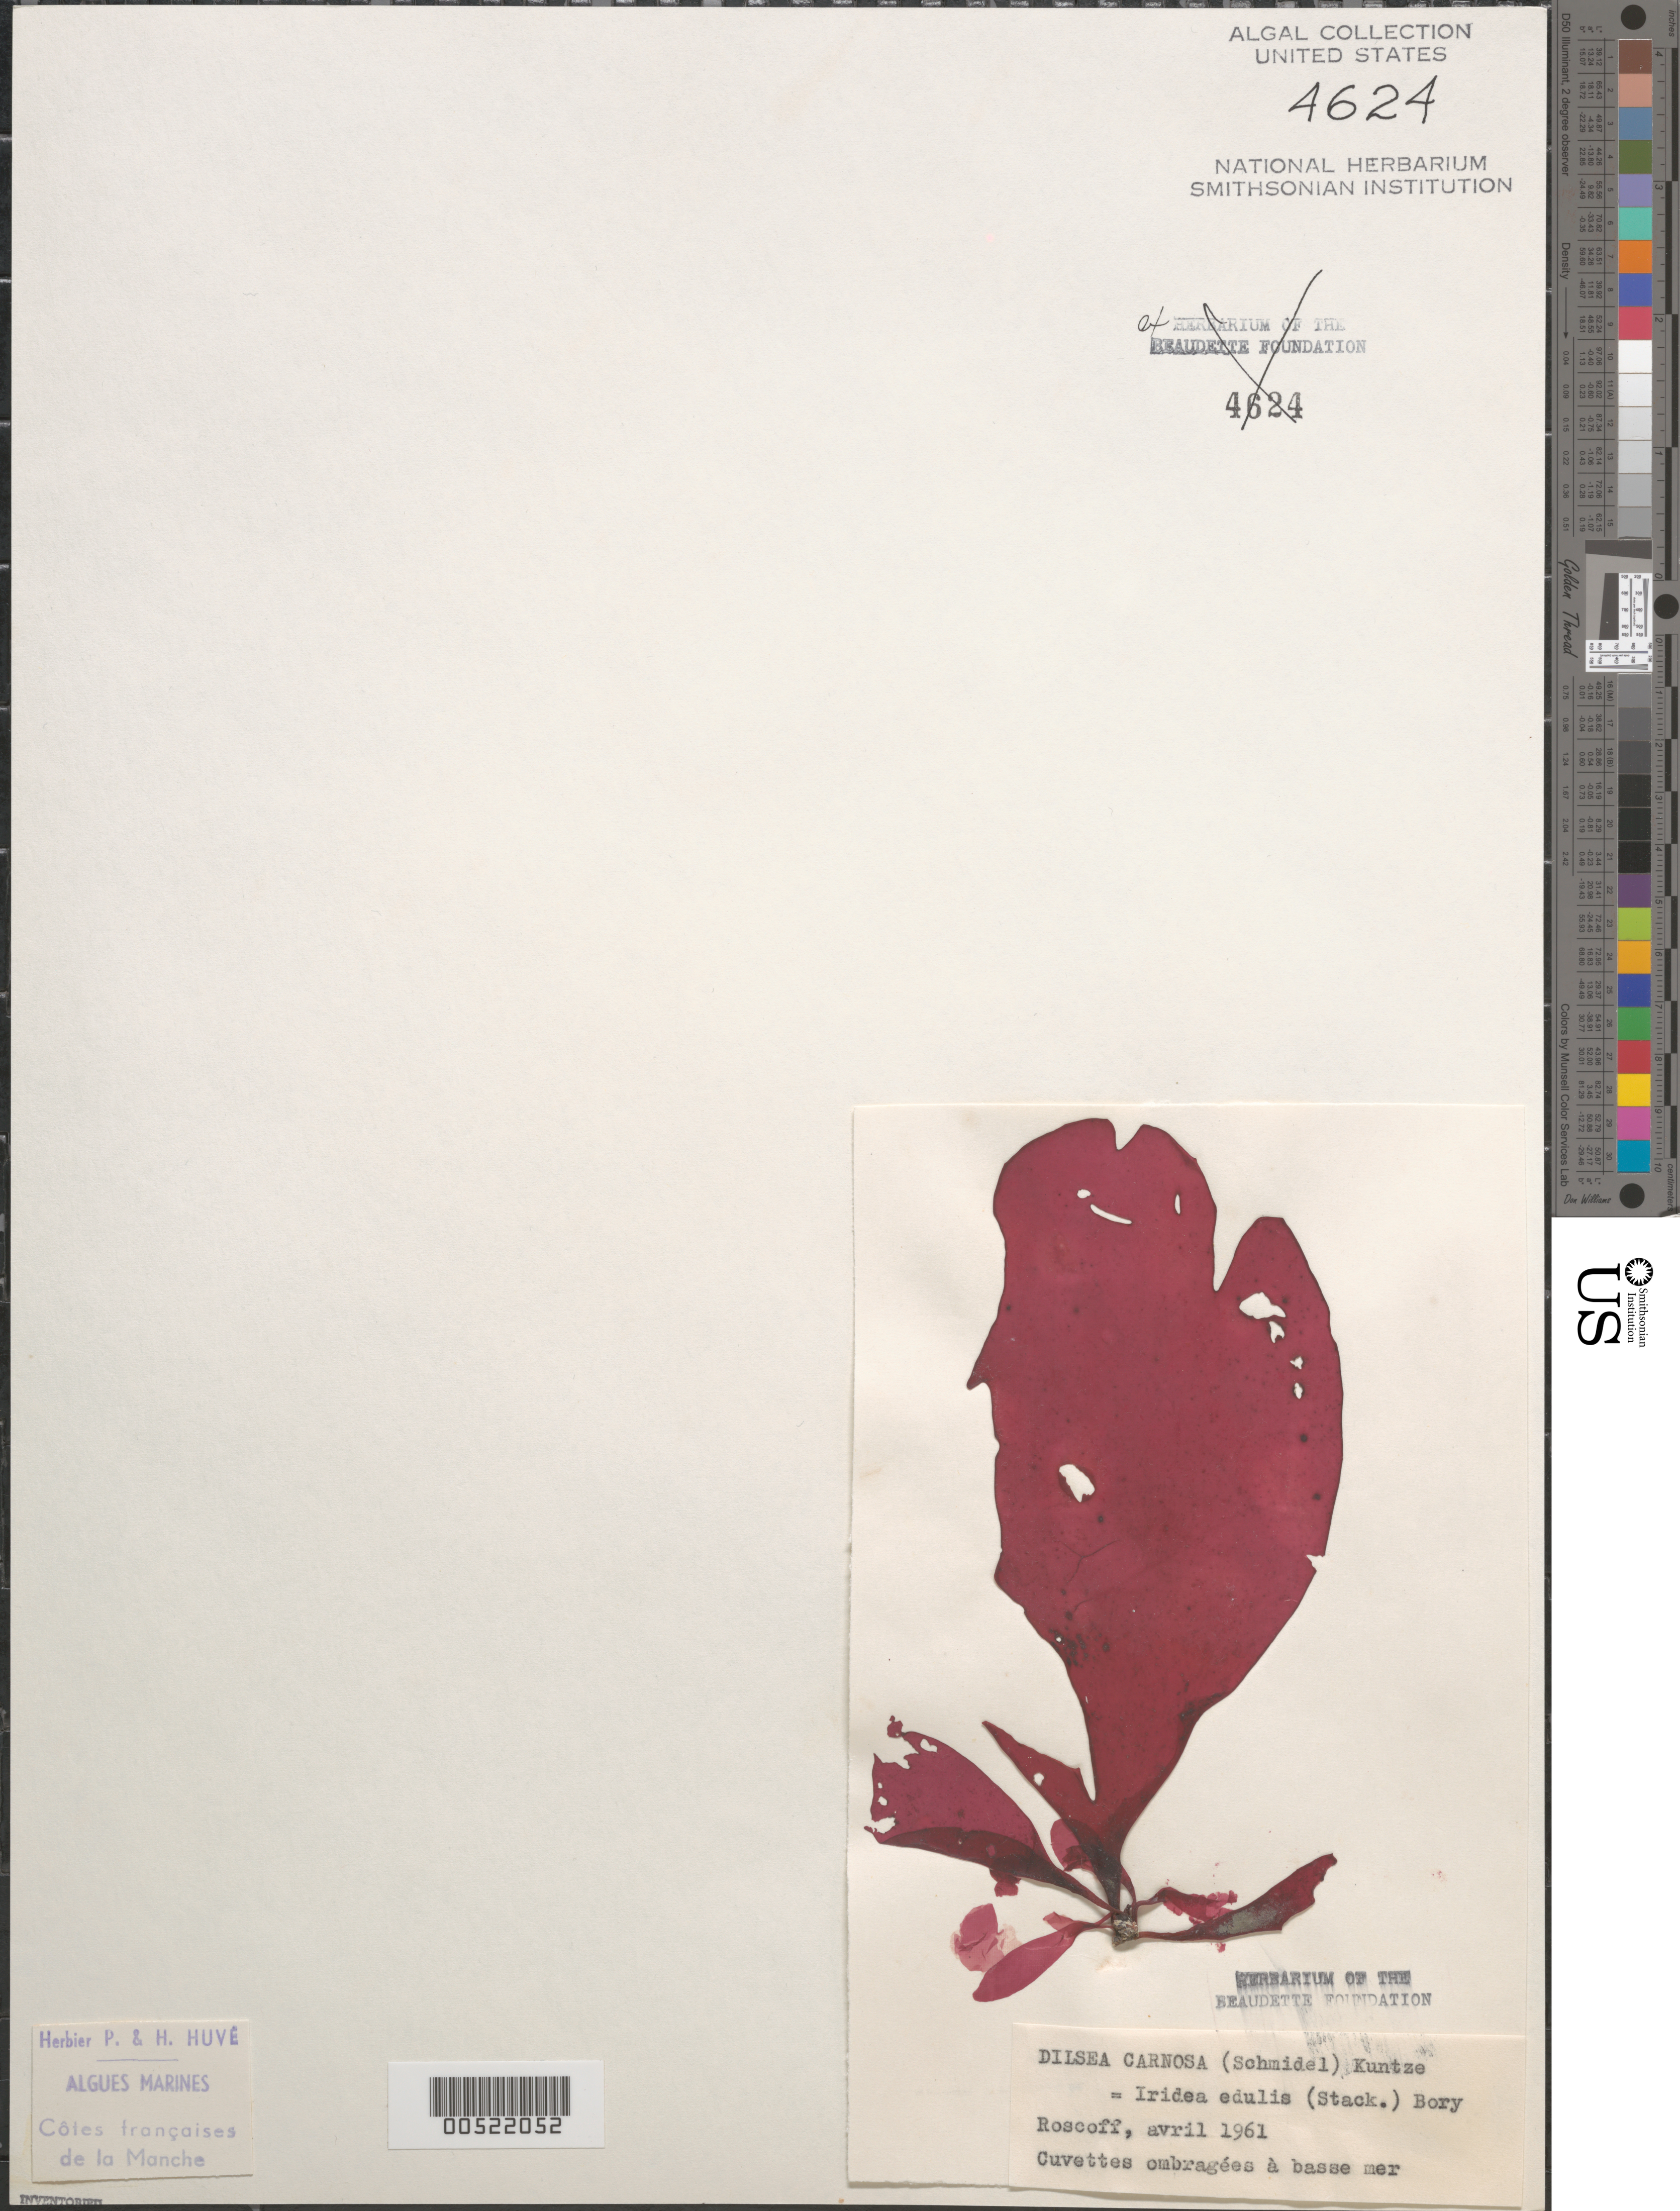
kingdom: Plantae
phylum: Rhodophyta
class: Florideophyceae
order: Gigartinales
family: Dumontiaceae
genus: Dilsea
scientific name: Dilsea carnosa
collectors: P. Huve & H. Huve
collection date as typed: Apr 1961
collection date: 1961-04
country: France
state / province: Bretagne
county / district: Finistère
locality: Roscoff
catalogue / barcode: US 4624